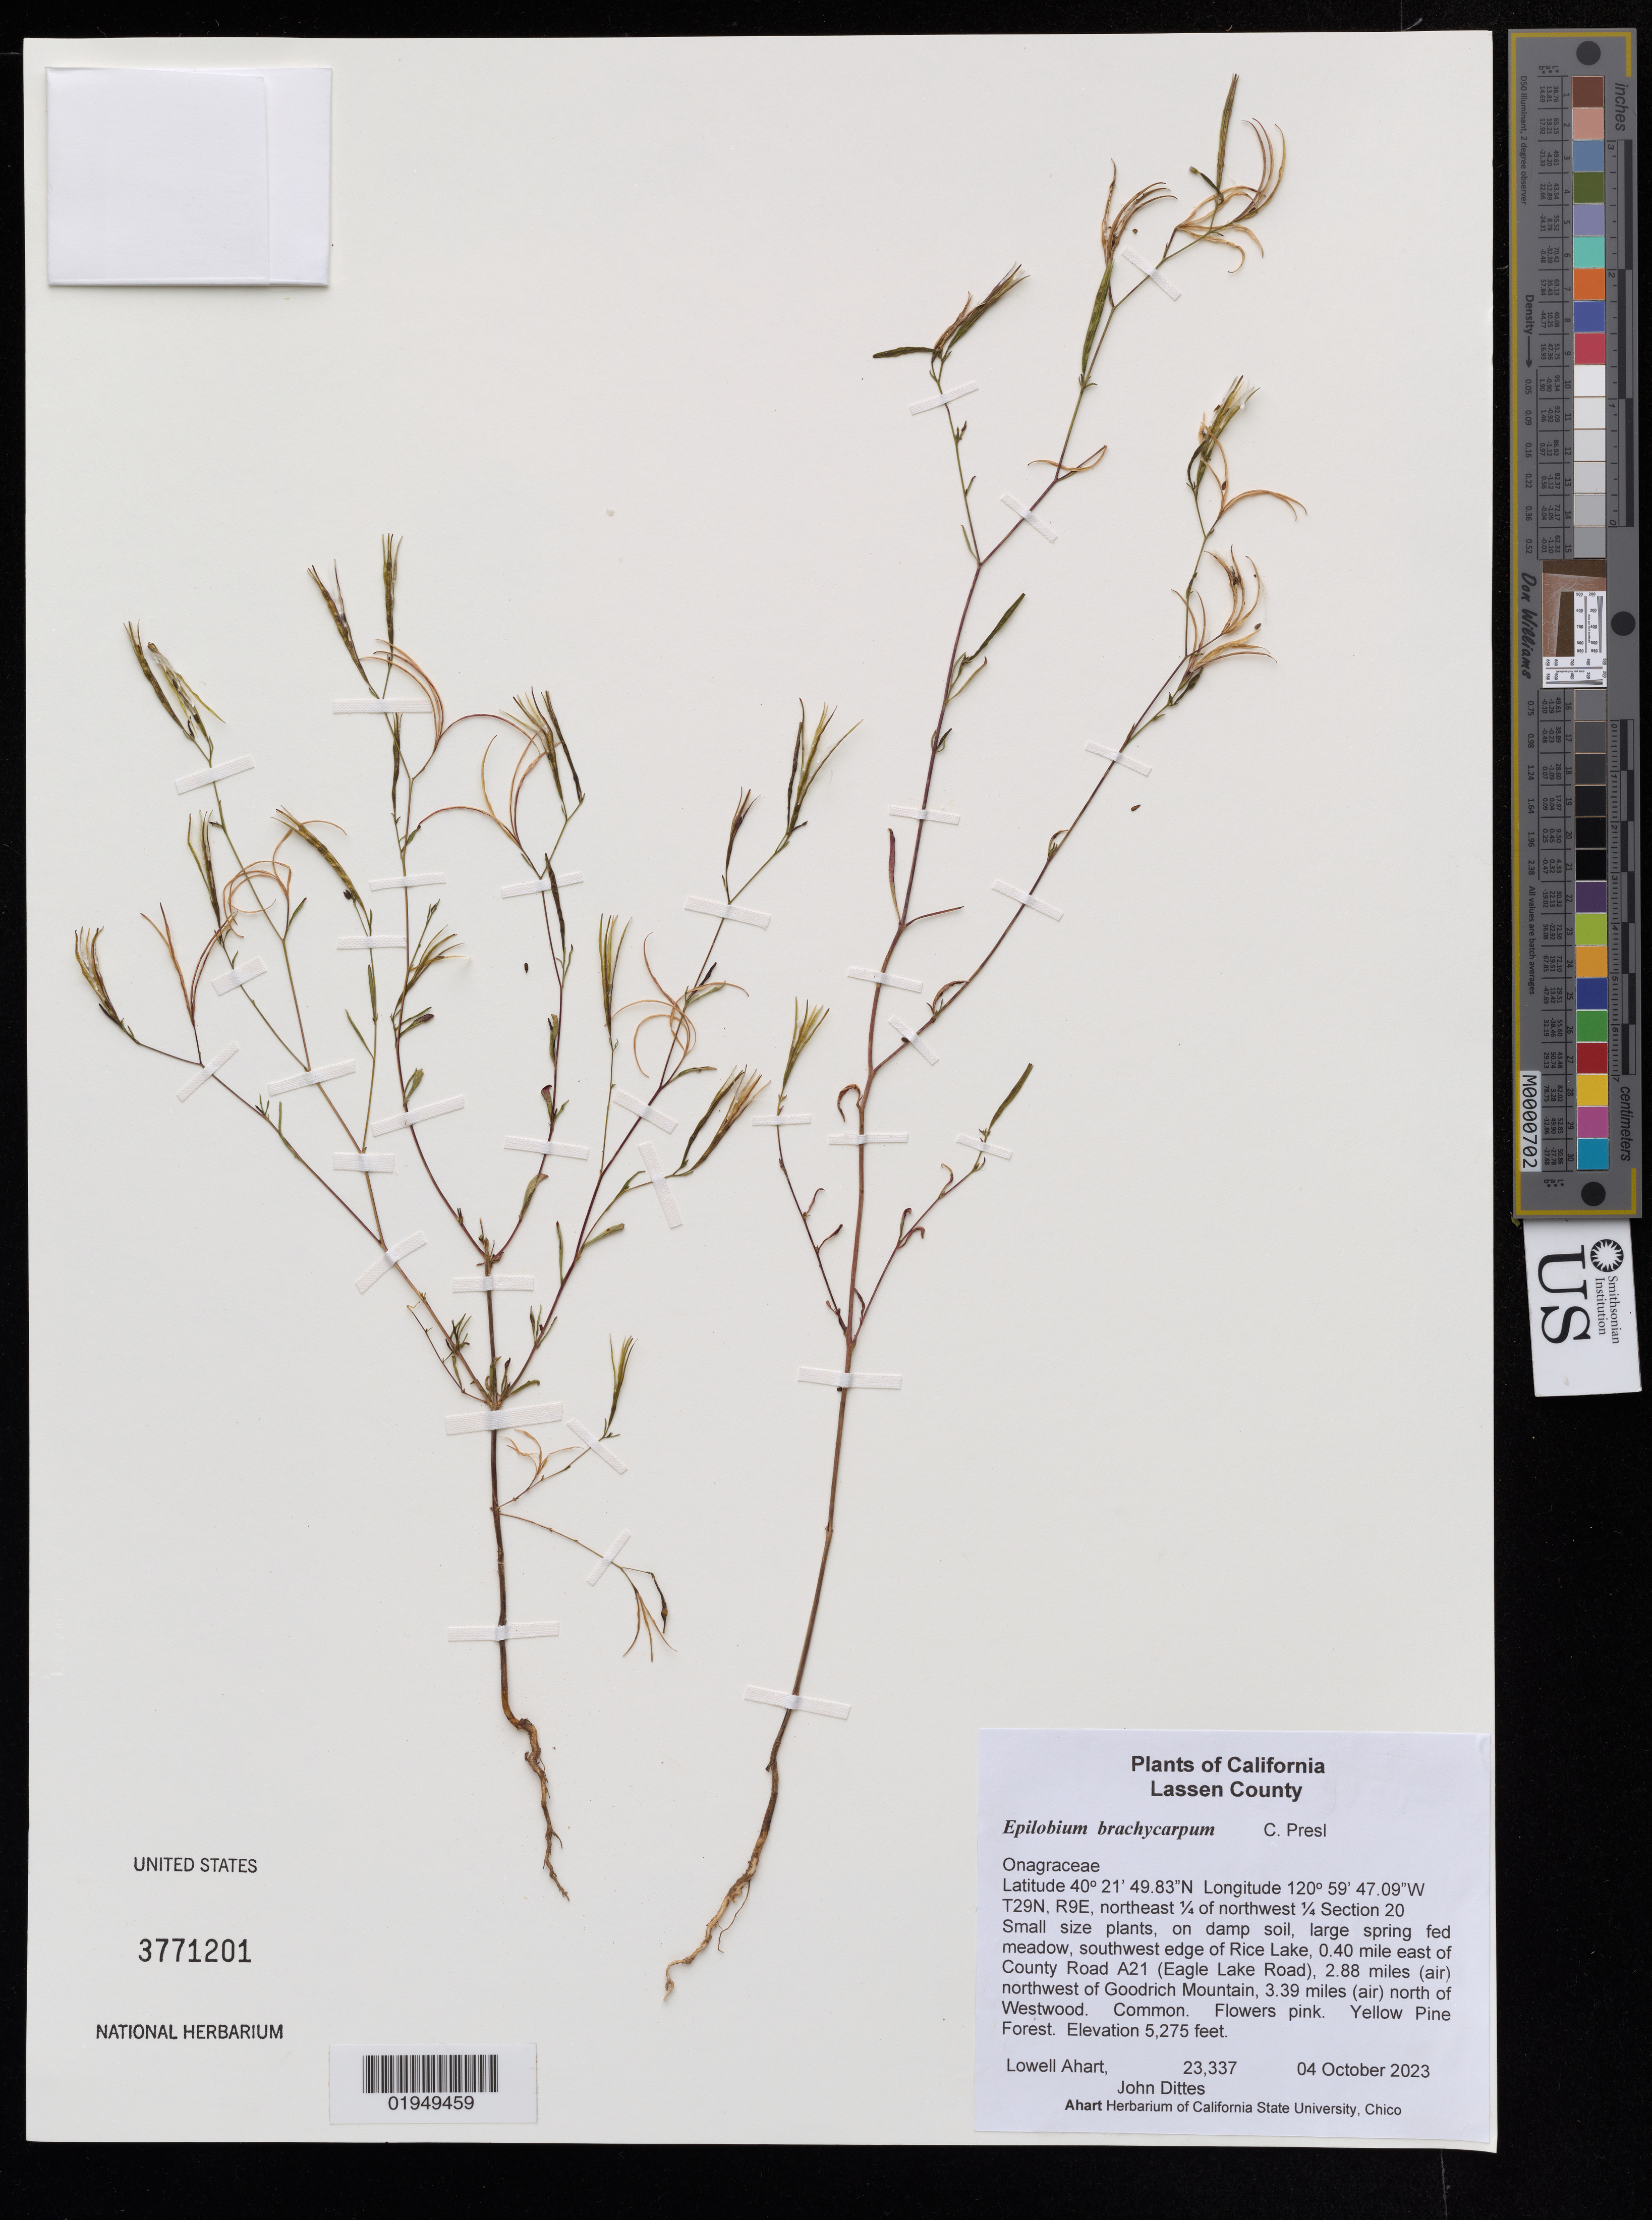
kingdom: Plantae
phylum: Tracheophyta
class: Magnoliopsida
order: Myrtales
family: Onagraceae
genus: Epilobium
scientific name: Epilobium brachycarpum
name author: C. Presl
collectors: L. Ahart & J. Dittes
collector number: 23337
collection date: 2023-10-04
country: United States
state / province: California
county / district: Lassen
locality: SW edge of Rice Lake, 0.4 mile E of County Road A21 (Eagle Lake Road), 2.88 miles (air) NW of Goodrich Mountain, 3.39 miles (air) N of Westwood.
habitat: Yellow pine forest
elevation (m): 1608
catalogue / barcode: US 3771201